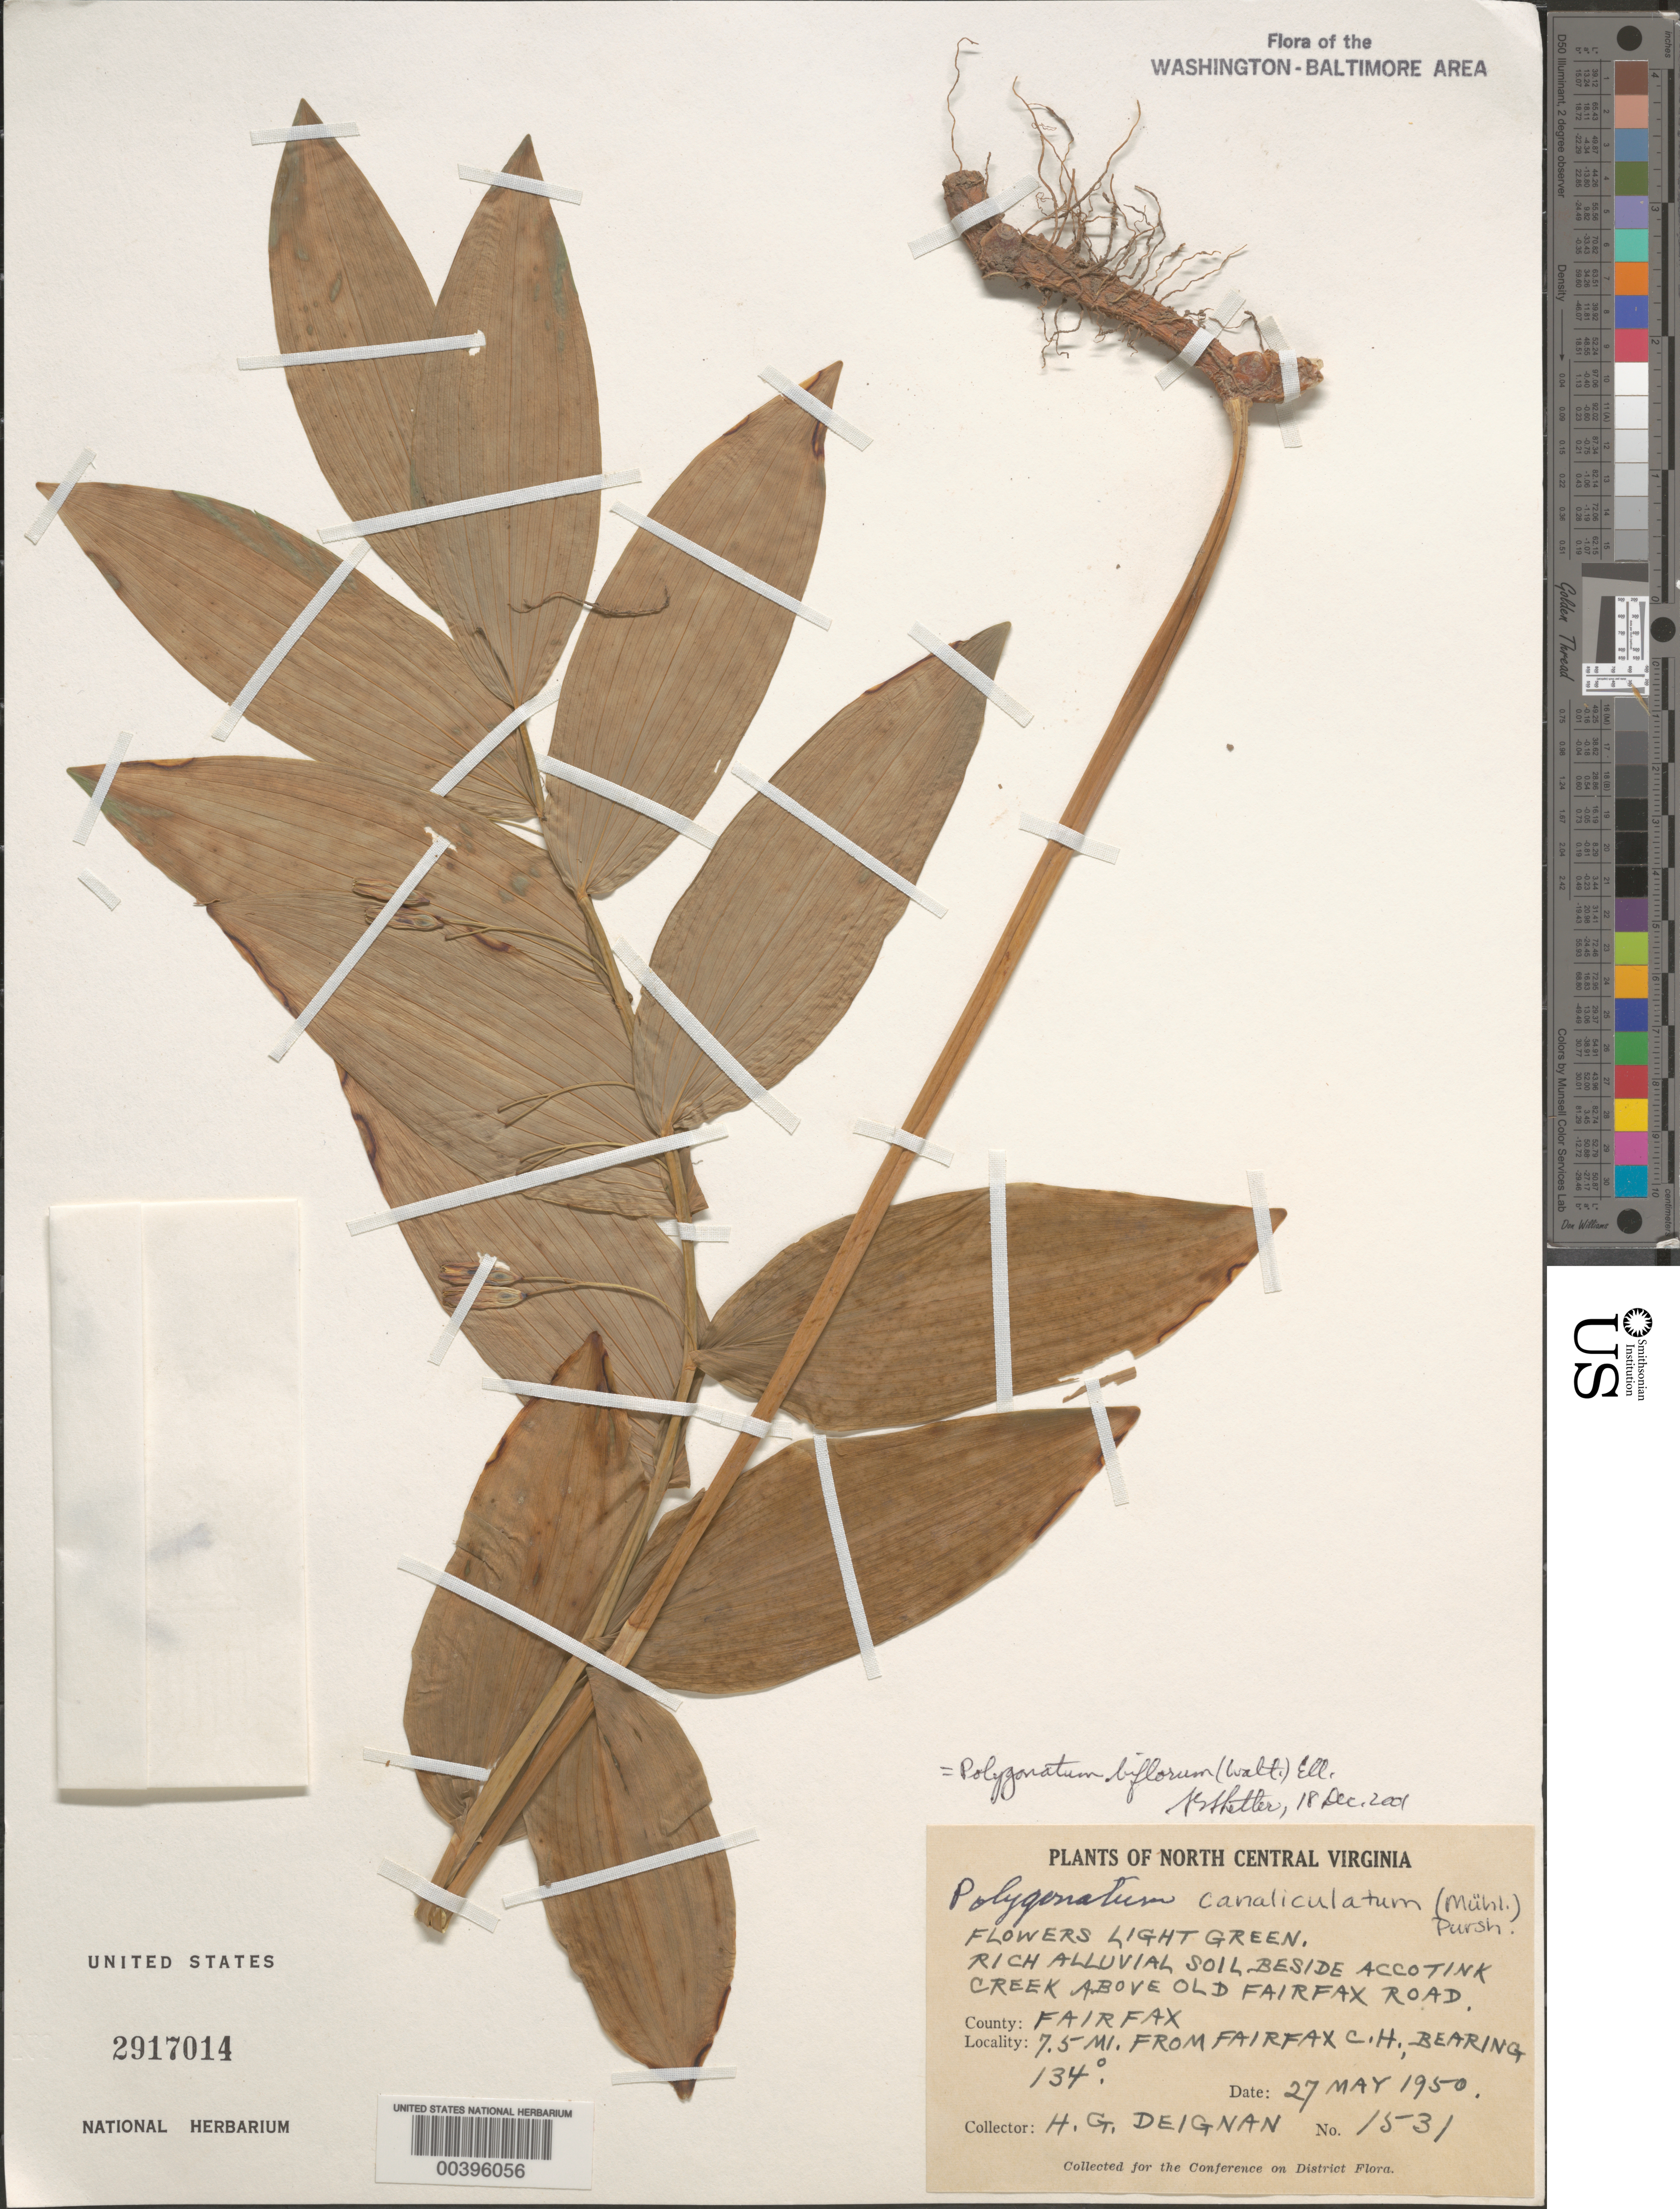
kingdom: Plantae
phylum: Tracheophyta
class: Liliopsida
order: Asparagales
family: Asparagaceae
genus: Polygonatum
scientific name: Polygonatum biflorum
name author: (Walter) Elliott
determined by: Shetler, Stanwyn G., (US), NMNH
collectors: H. Deignan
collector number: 1531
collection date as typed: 27 May 1950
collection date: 1950-05-27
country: United States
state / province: Virginia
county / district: Fairfax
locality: Accotink Creek above Old Fairfax Road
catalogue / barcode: US 2917014